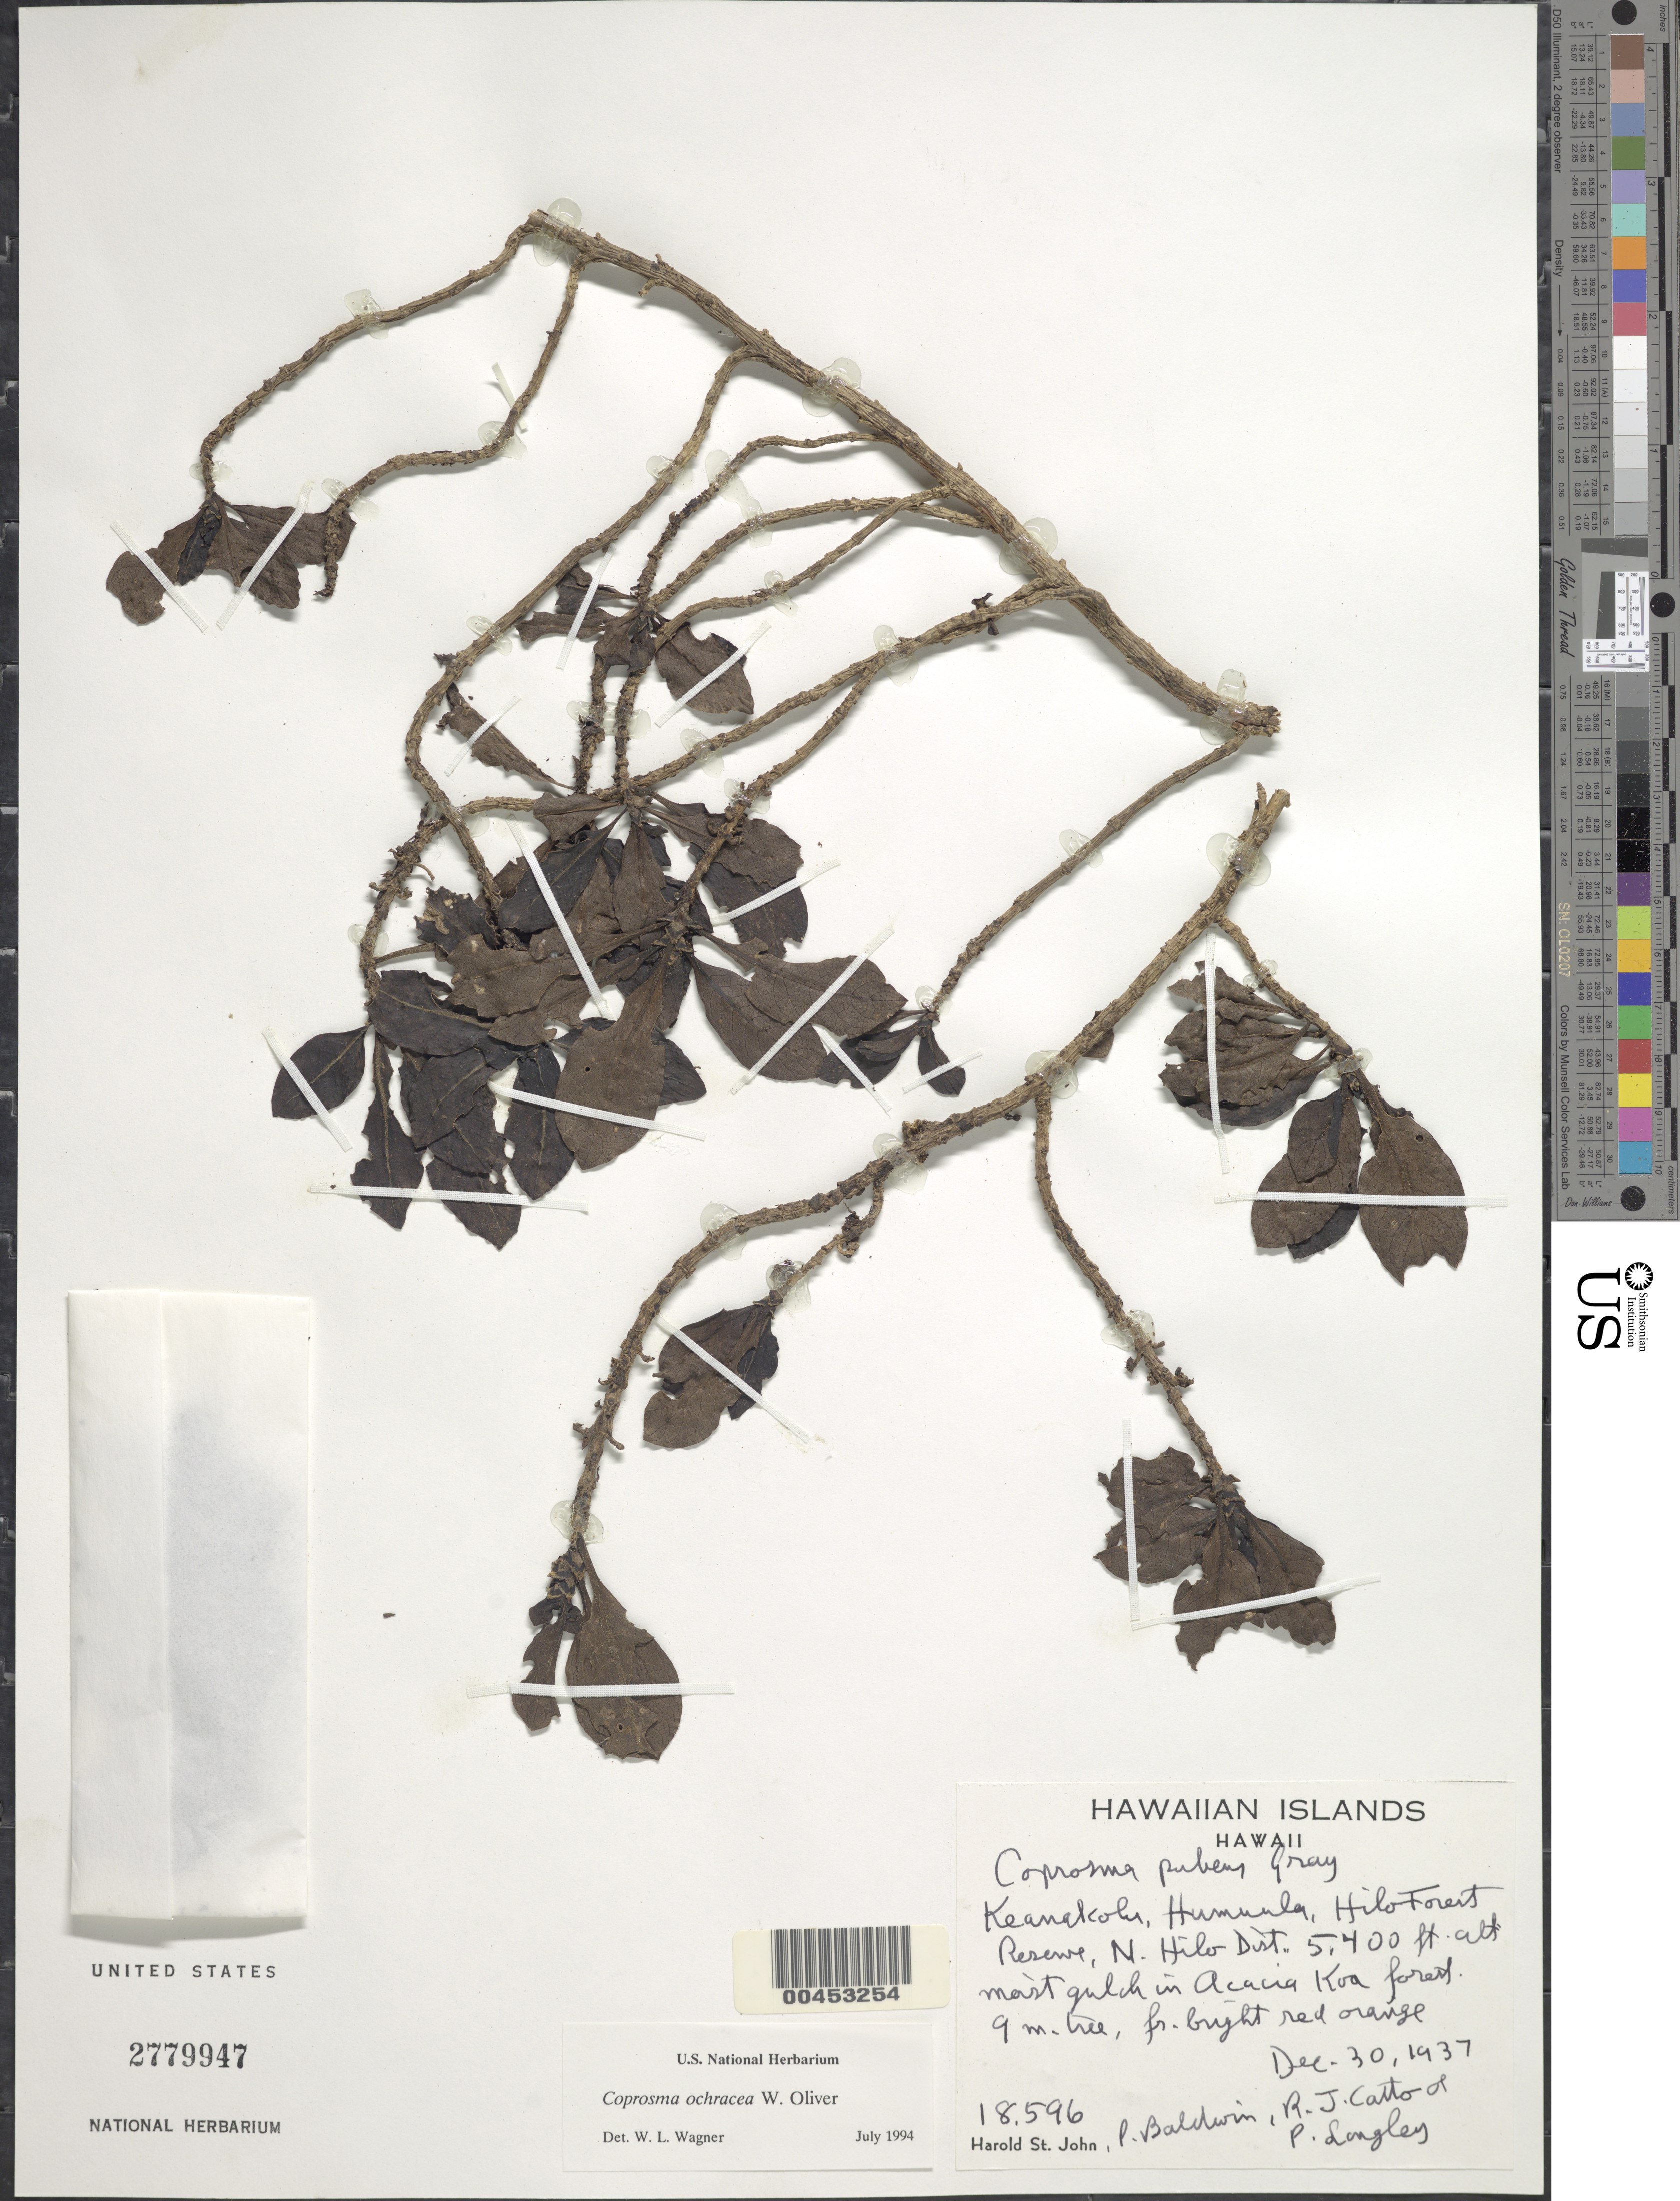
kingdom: Plantae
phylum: Tracheophyta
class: Magnoliopsida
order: Gentianales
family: Rubiaceae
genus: Coprosma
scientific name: Coprosma ochracea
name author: W.R.B. Oliv.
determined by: Wagner, W. L., (BOT), Smithsonian Institution - National Museum of Natural History (UNITED STATES)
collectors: H. St. John, P. Baldwin, R. Catto & P. Langley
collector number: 18596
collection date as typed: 30 Dec 1937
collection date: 1937-12-30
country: United States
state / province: Hawaii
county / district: Hawaii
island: Hawaii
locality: Keanakolu, Humuula, Hilo Forest Reserve, N Hilo Dist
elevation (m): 1646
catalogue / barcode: US 2779947